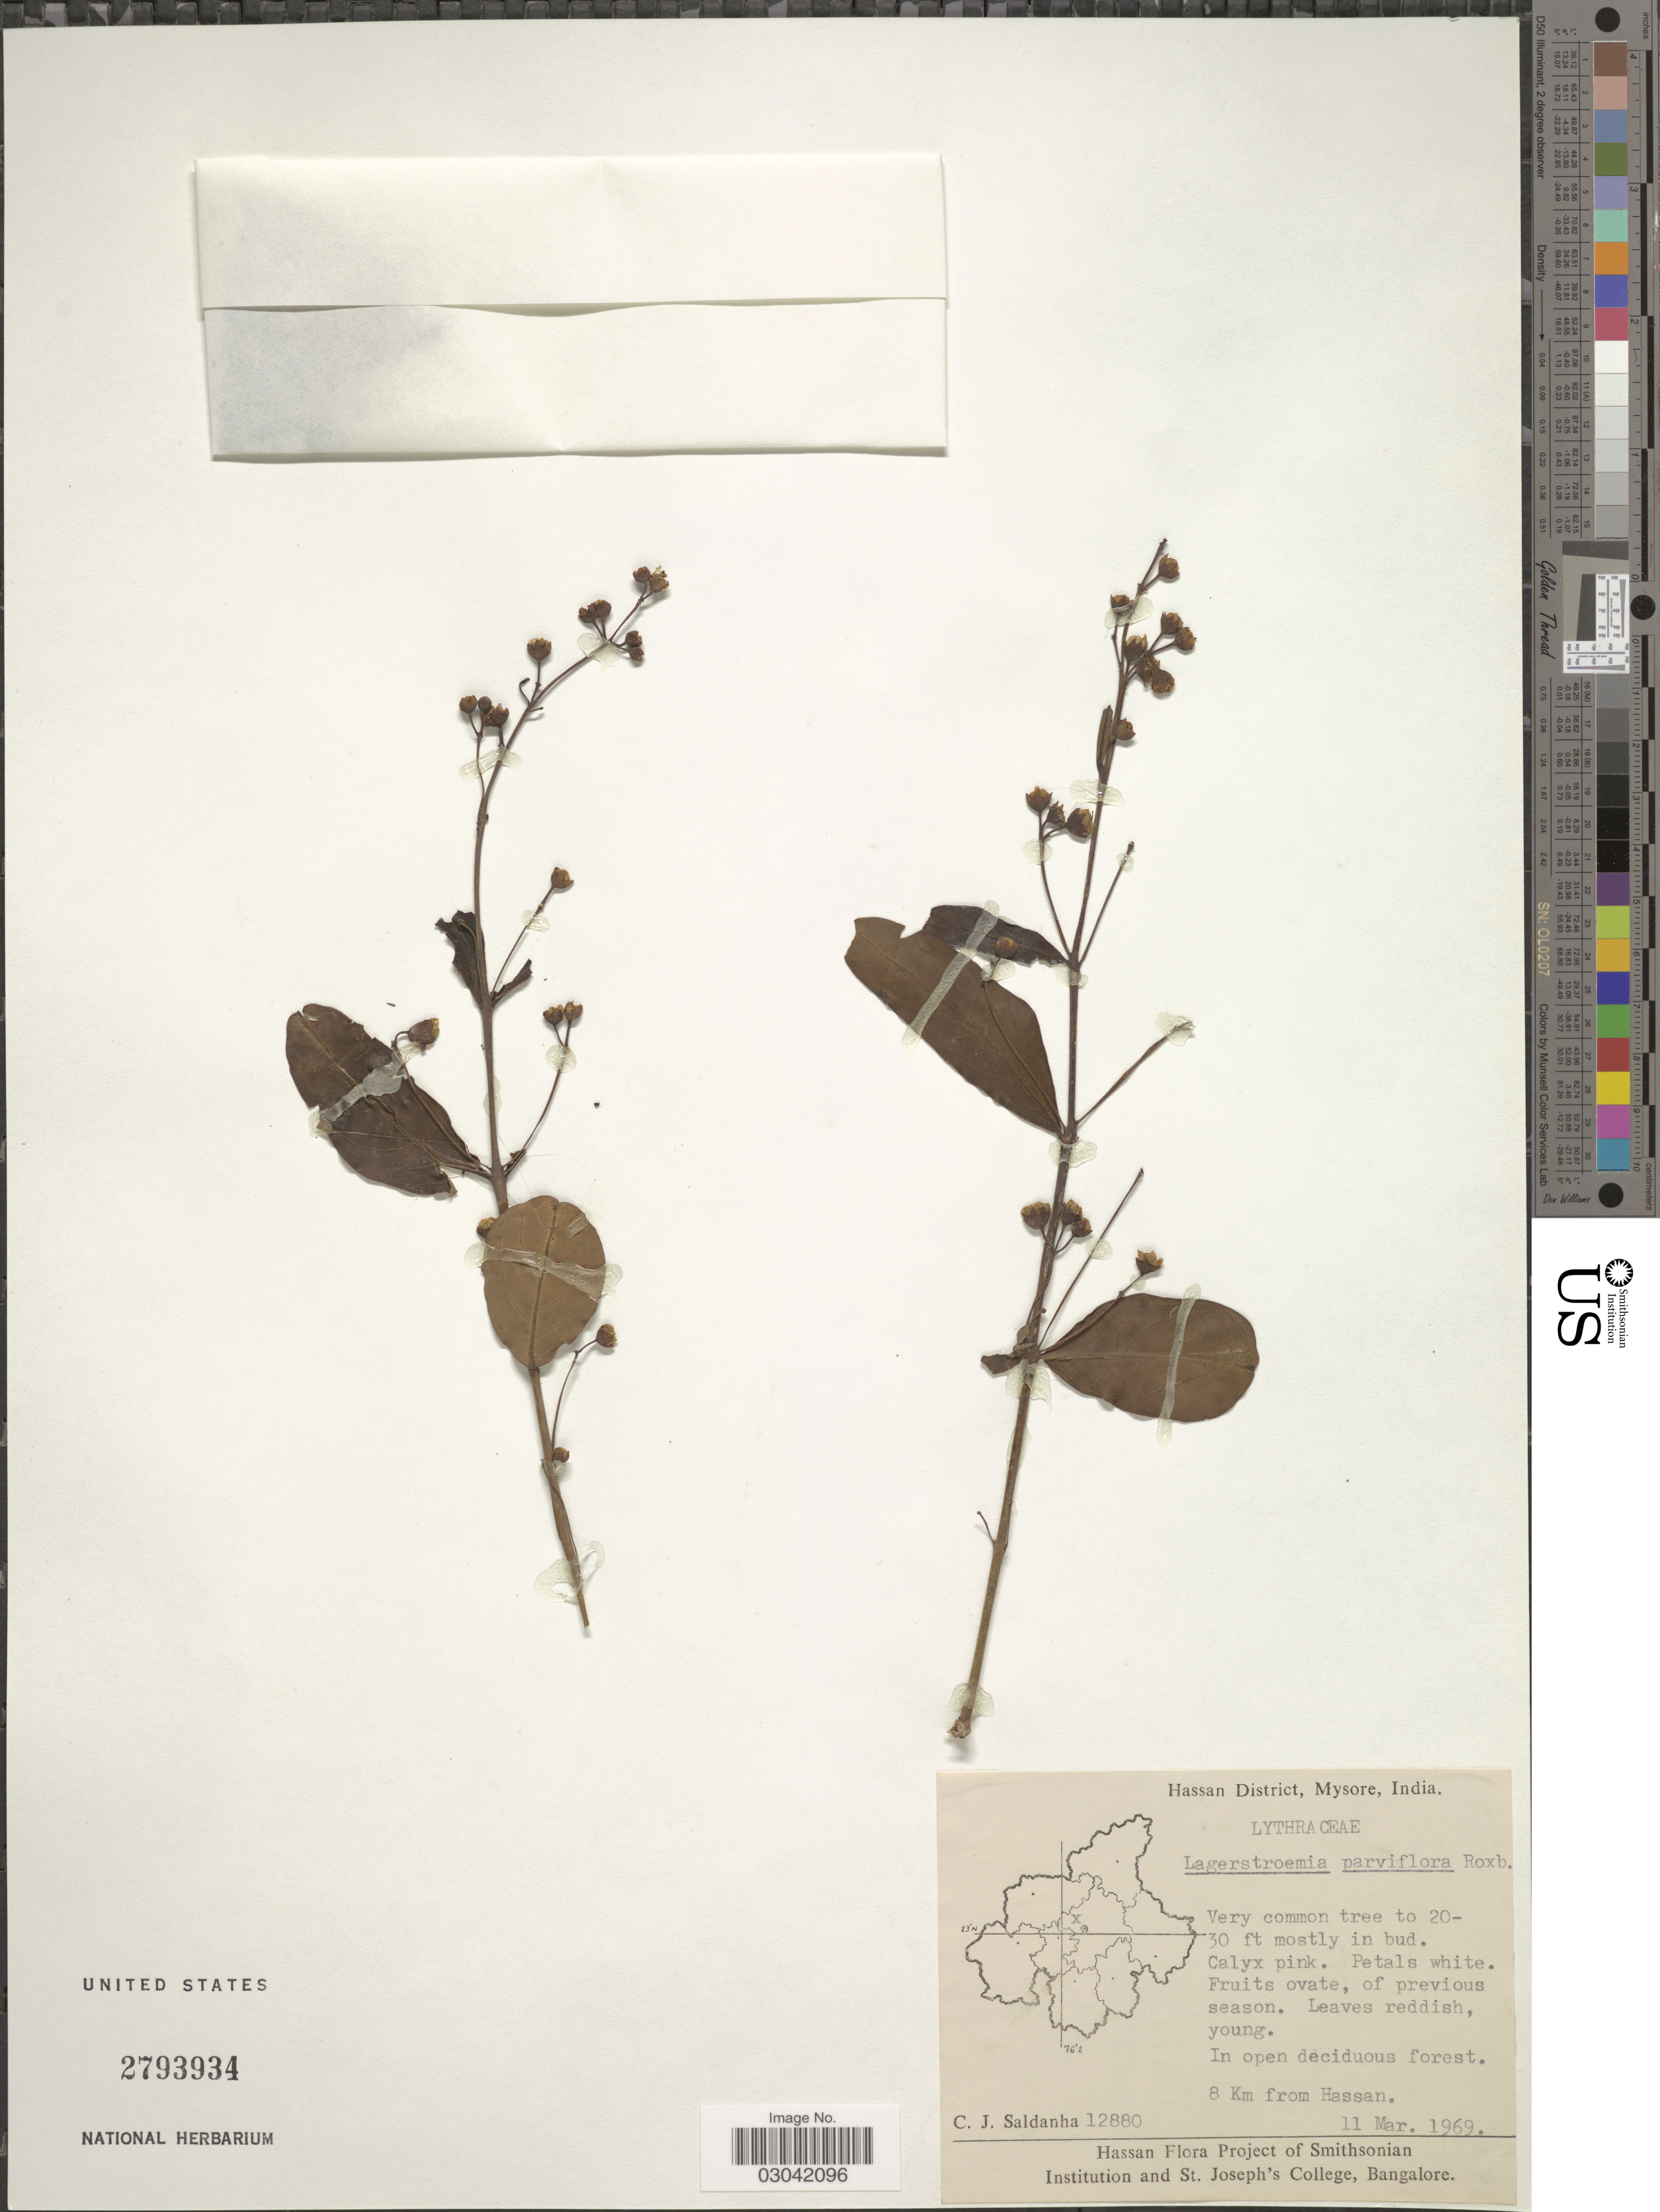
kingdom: Plantae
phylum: Tracheophyta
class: Magnoliopsida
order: Myrtales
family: Lythraceae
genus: Lagerstroemia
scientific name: Lagerstroemia parviflora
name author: Roxb.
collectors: C. J. Saldanha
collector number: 12880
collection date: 1969-03-11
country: India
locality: Hassan District, Mysore, 8 Km from Hassan.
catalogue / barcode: US 2793934